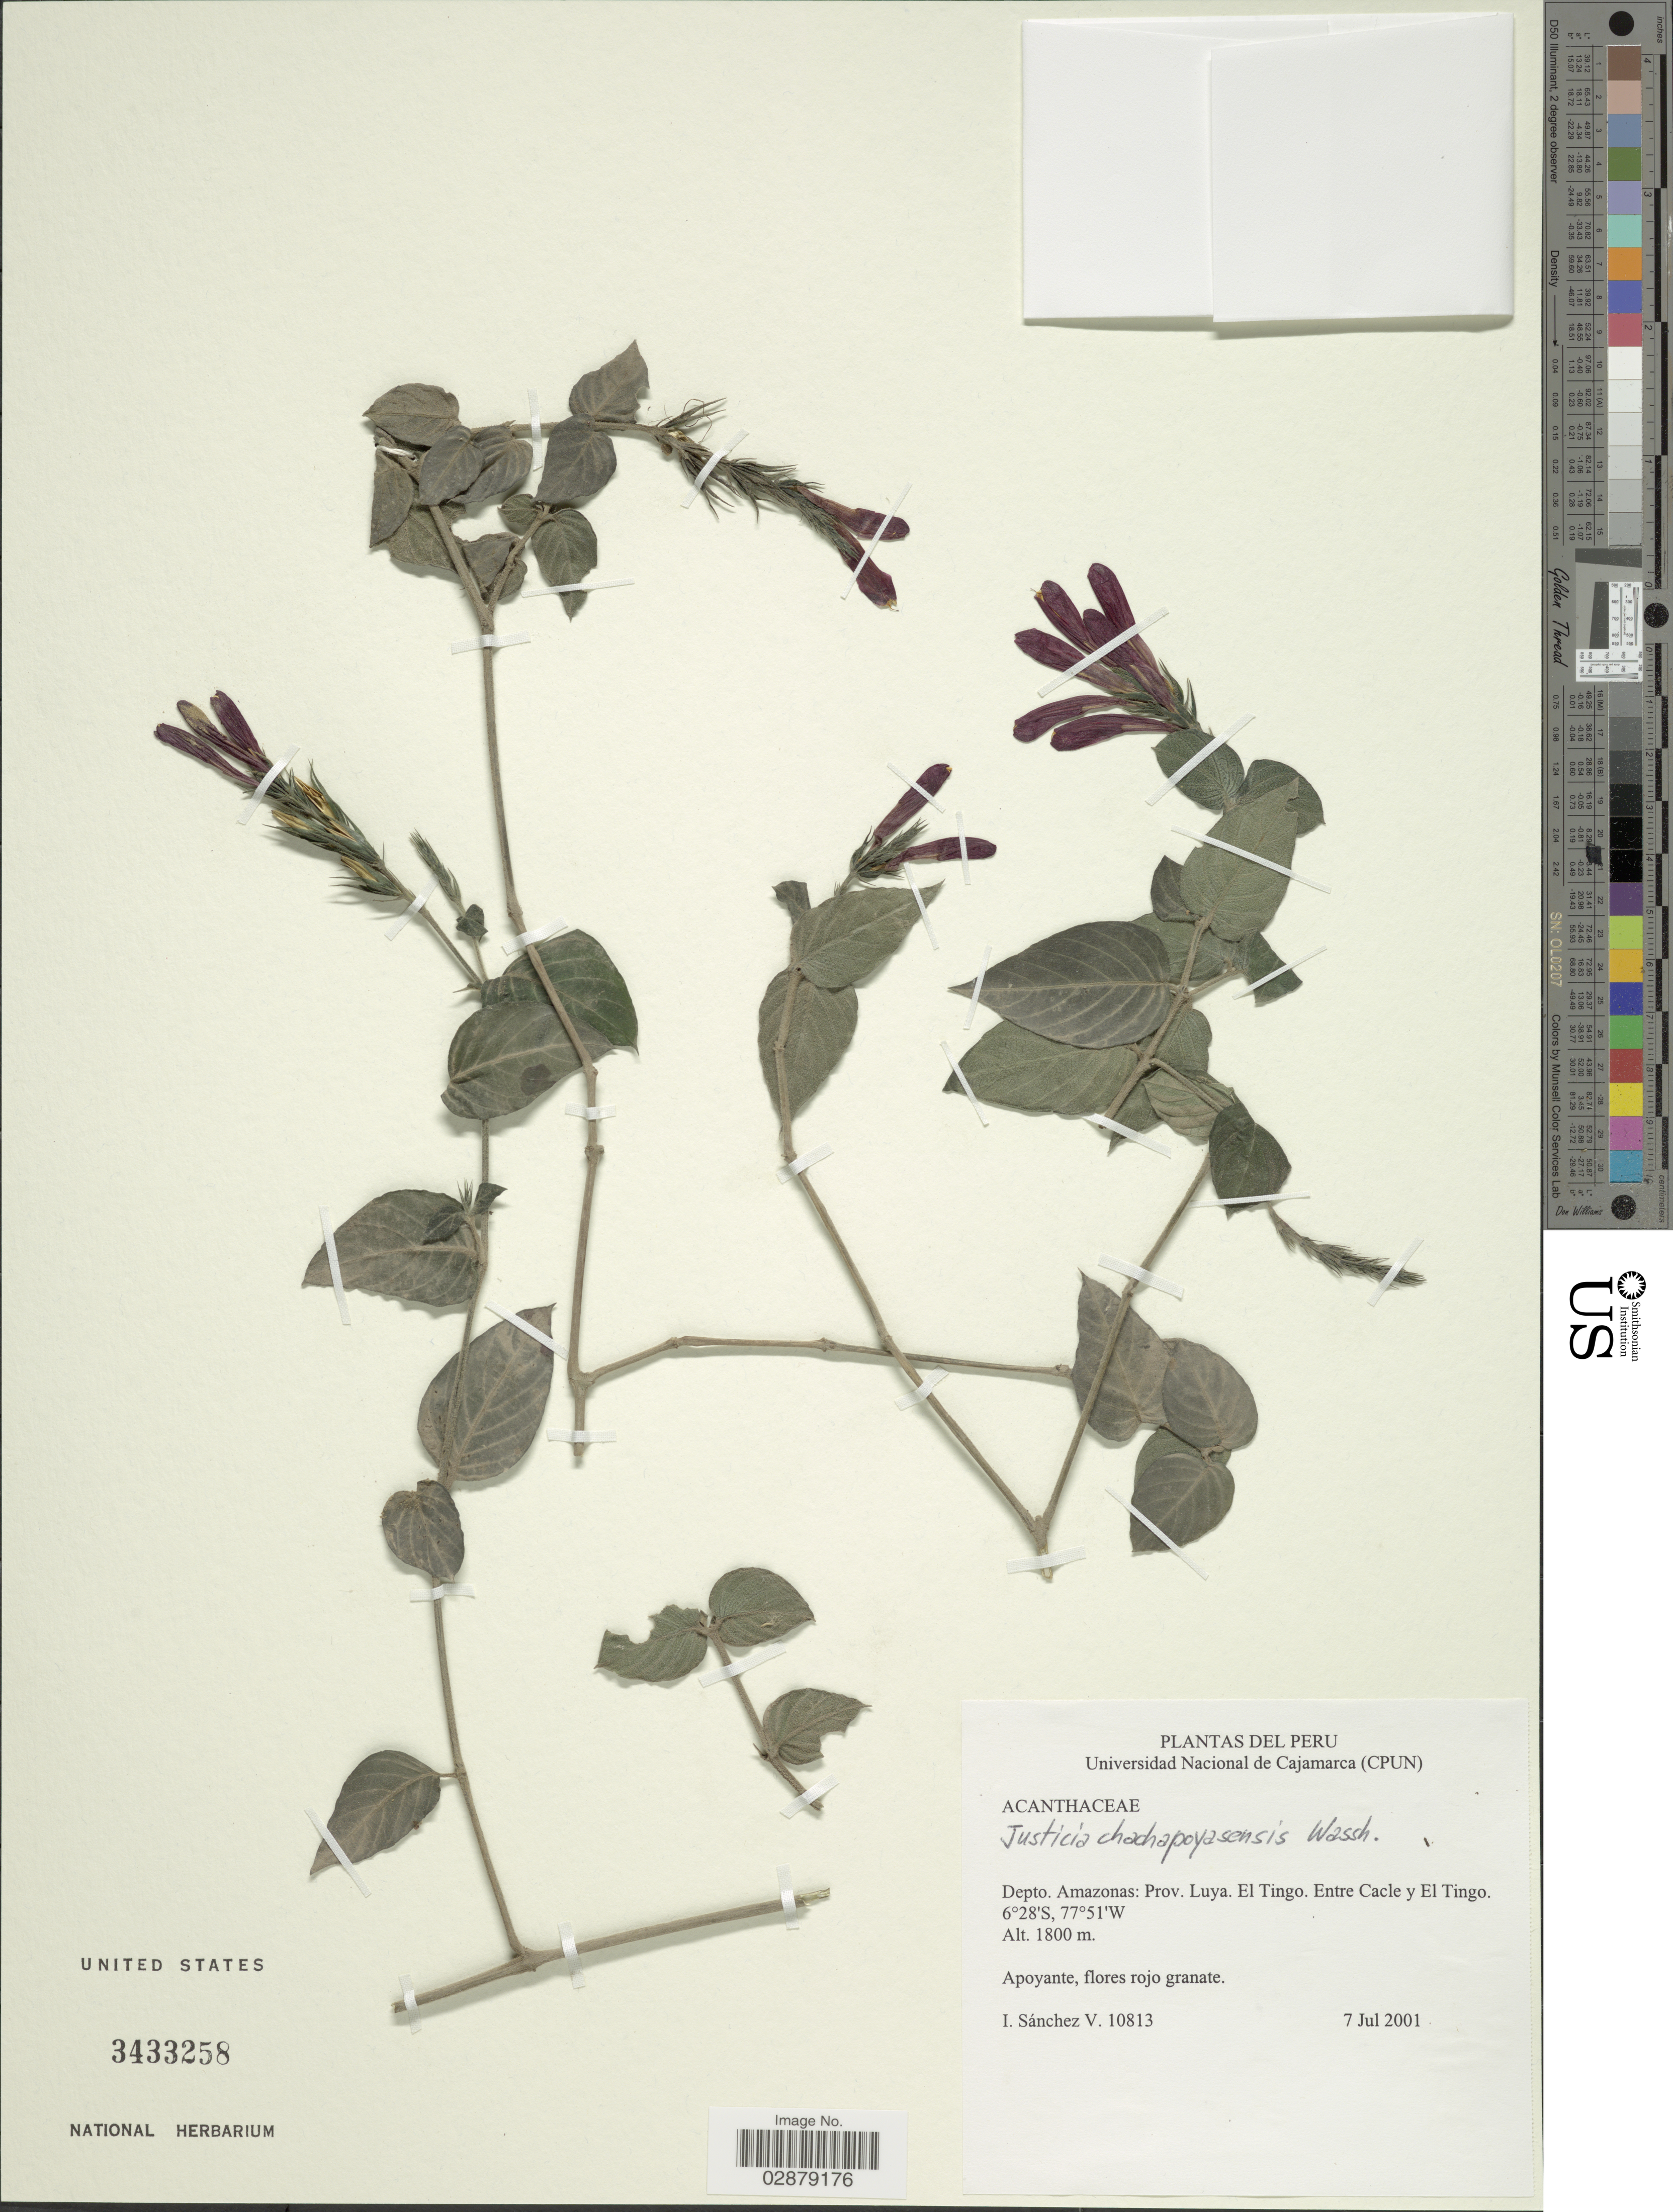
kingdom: Plantae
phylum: Tracheophyta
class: Magnoliopsida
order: Lamiales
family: Acanthaceae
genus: Justicia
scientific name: Justicia hookeriana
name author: T. Anderson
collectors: I. Sánchez Vega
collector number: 10813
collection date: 2001-07-07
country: Peru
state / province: Amazonas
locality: Depto. Amazonas: Prov. Luya. El Tingo. Entre Cacle y El Tingo.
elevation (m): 1800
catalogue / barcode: US 3433258